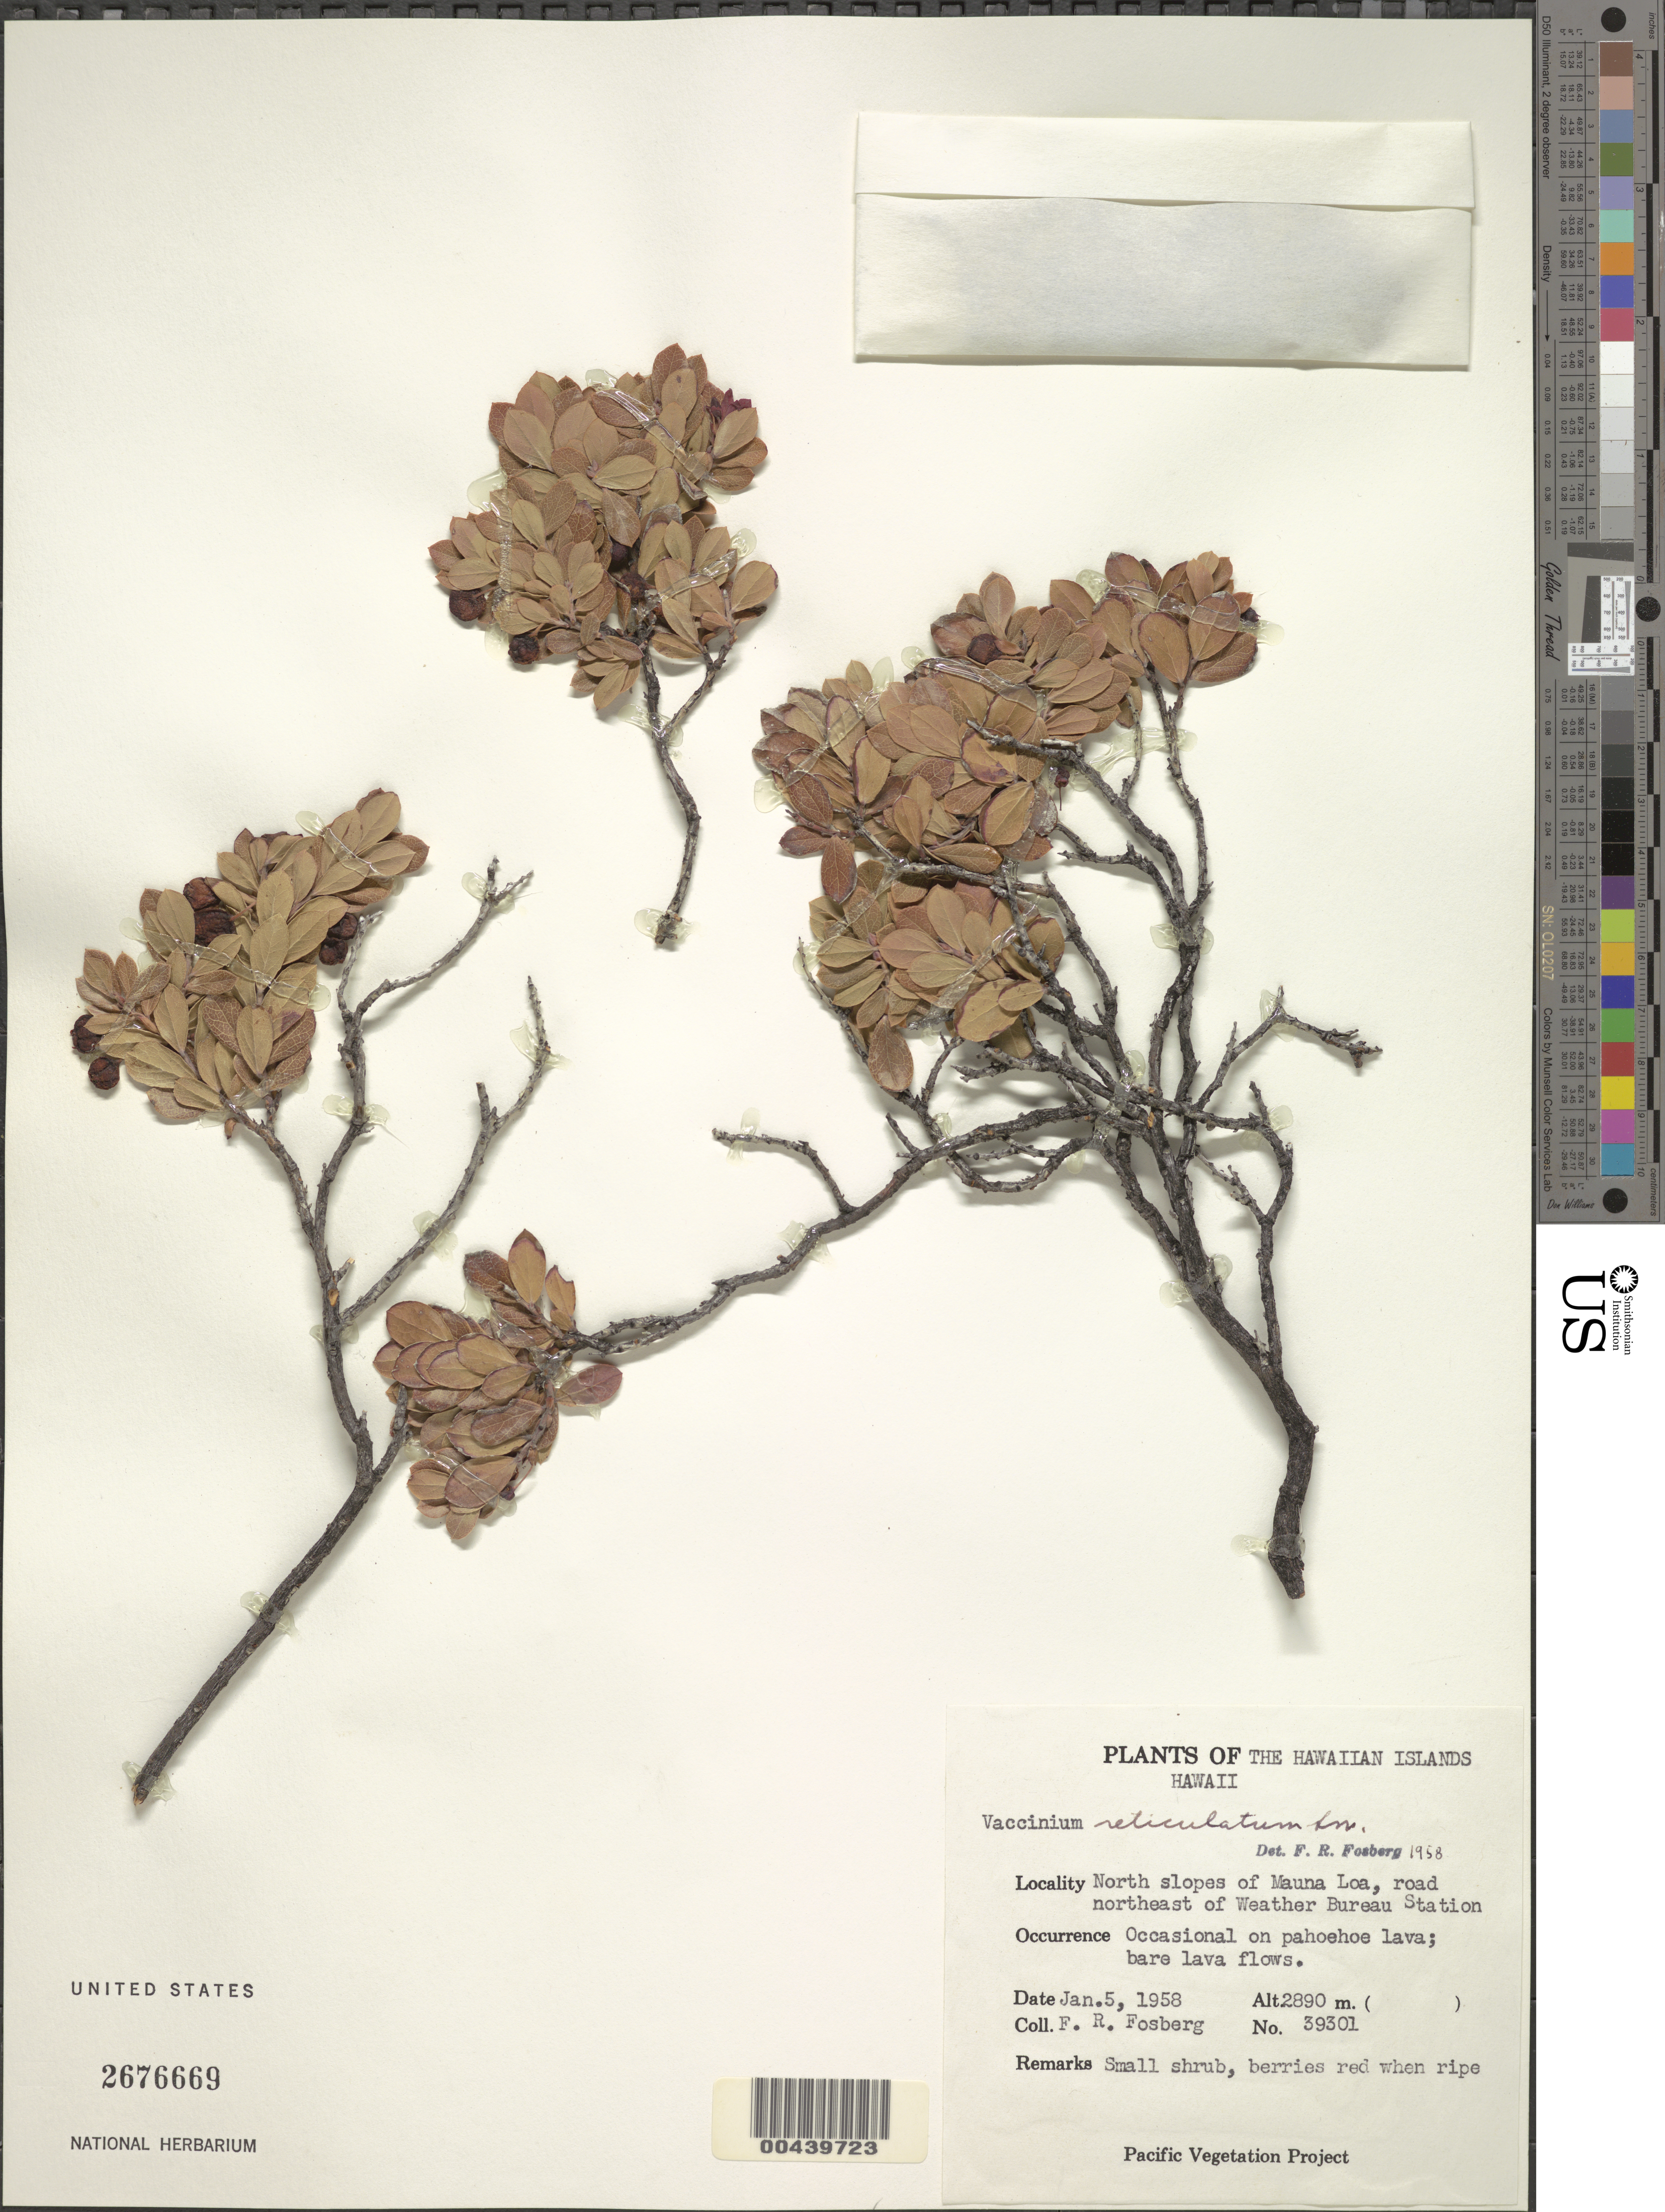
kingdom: Plantae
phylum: Tracheophyta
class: Magnoliopsida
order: Ericales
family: Ericaceae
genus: Vaccinium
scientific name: Vaccinium reticulatum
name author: Sm.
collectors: F. R. Fosberg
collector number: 39301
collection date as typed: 5 Jan 1958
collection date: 1958-01-05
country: United States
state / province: Hawaii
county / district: Hawaii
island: Hawaii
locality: N slopes of Mauna Loa, road NE of Weather Bureau Station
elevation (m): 2890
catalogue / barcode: US 2676669